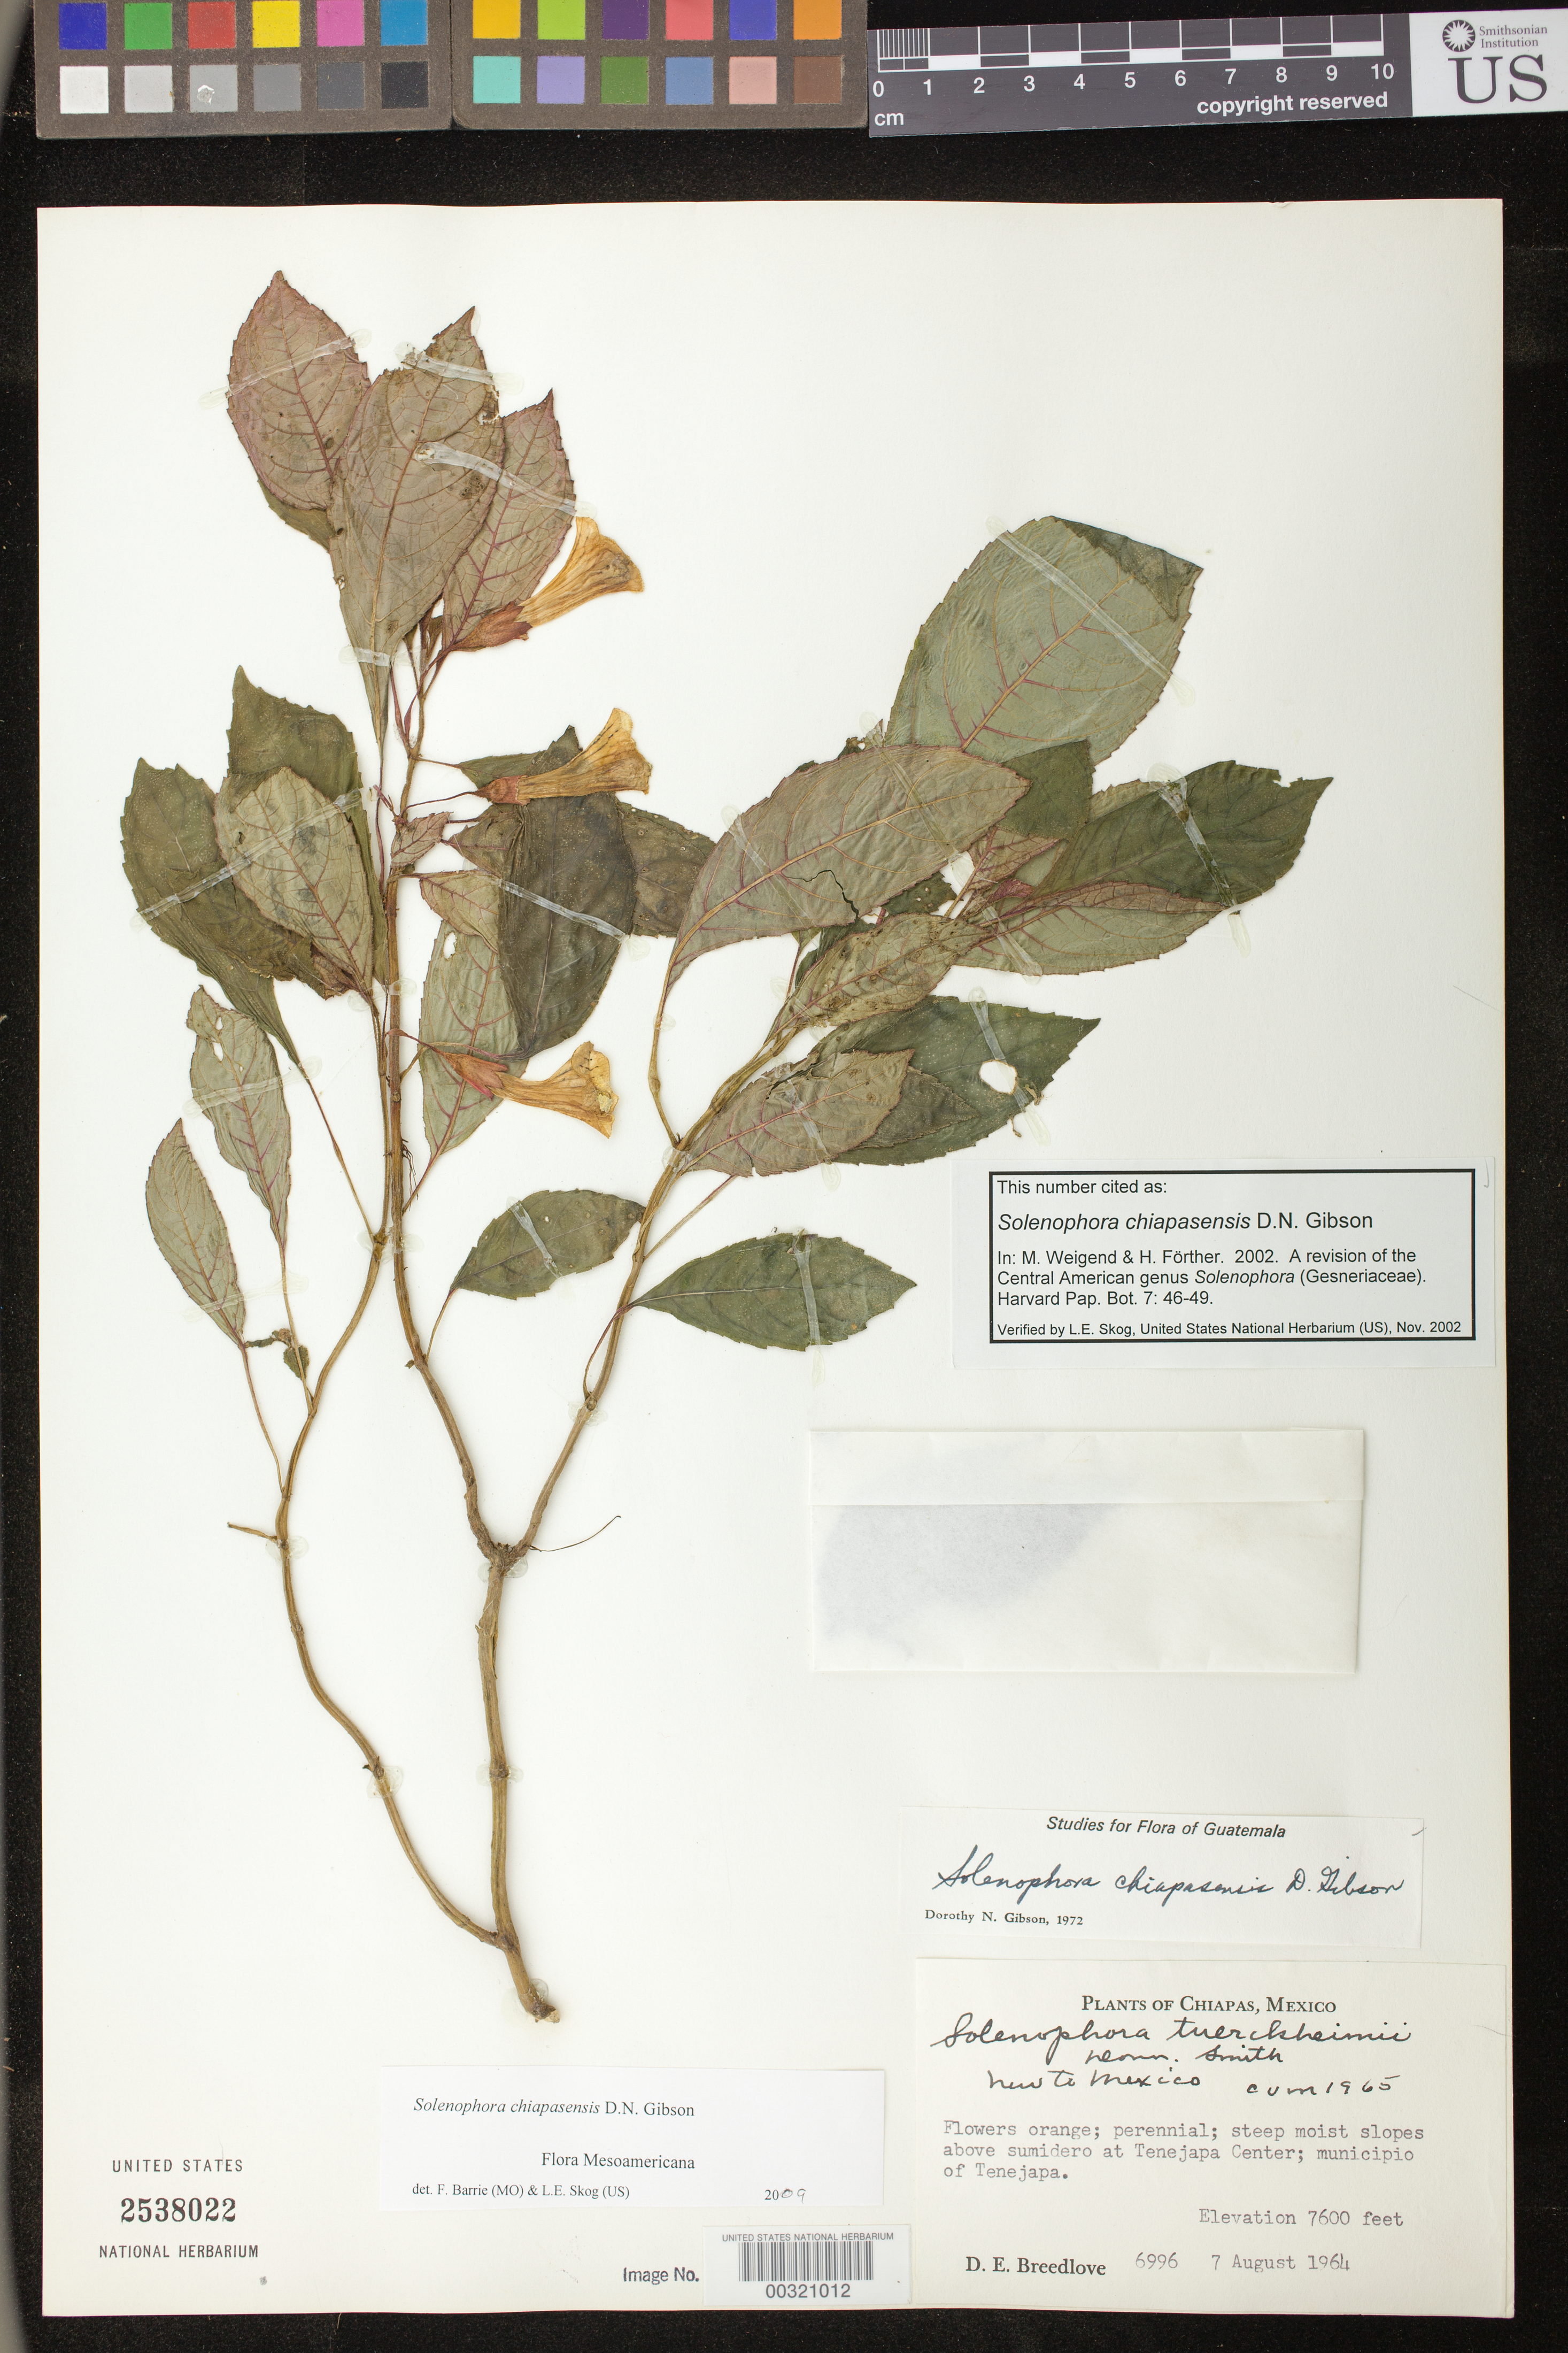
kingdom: Plantae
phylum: Tracheophyta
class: Magnoliopsida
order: Lamiales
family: Gesneriaceae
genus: Solenophora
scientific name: Solenophora chiapasensis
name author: D.N. Gibson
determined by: Weigend; Förther, Harald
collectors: D. E. Breedlove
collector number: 6996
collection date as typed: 07 Aug 1964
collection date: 1964-08-07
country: Mexico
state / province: Chiapas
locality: Aabove Sumidero at Tenejapa Center, Mpio. of Tenejapa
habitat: Steep moist slopes above sumidero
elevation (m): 2316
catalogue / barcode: US 2538022